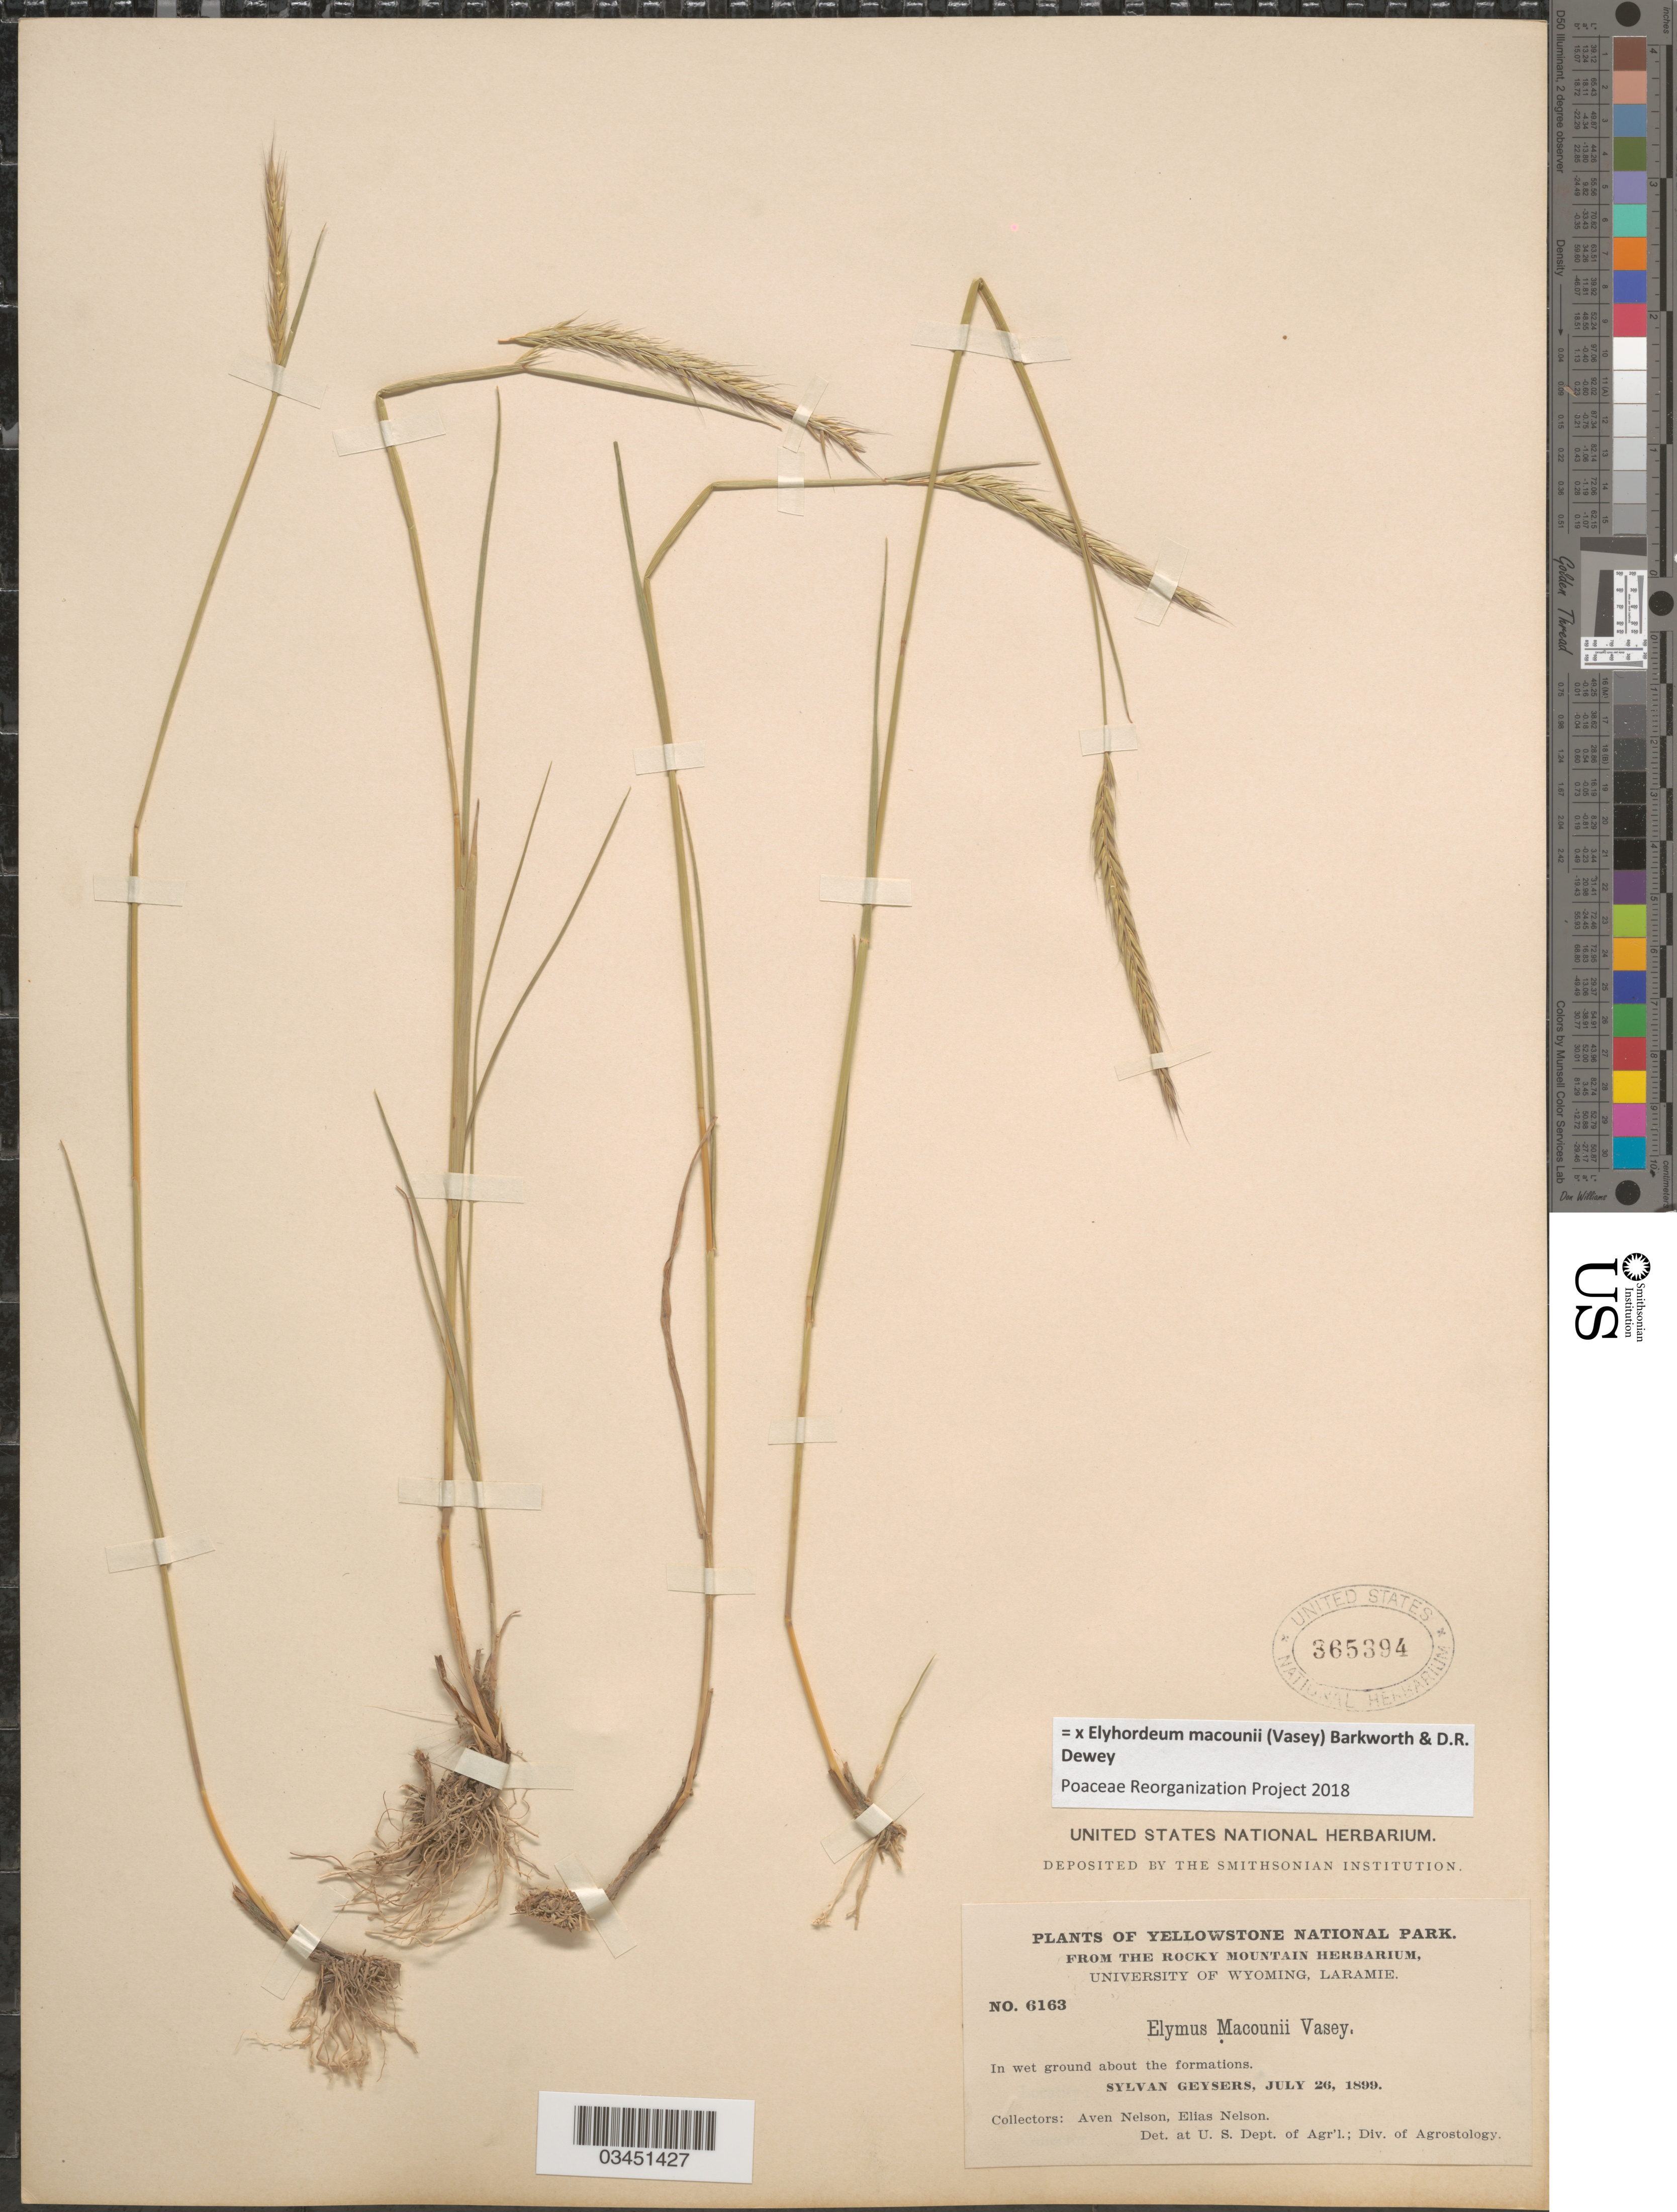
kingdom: Plantae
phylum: Tracheophyta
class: Liliopsida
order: Poales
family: Poaceae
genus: Elyhordeum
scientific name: x Elyhordeum macounii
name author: (Vasey) Barkworth & Dewey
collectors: A. Nelson & E. Nelson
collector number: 6163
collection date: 1899-07-26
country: United States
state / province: Wyoming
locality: Yellowstone National Park. Sylvan Geyers.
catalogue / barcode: US 365394